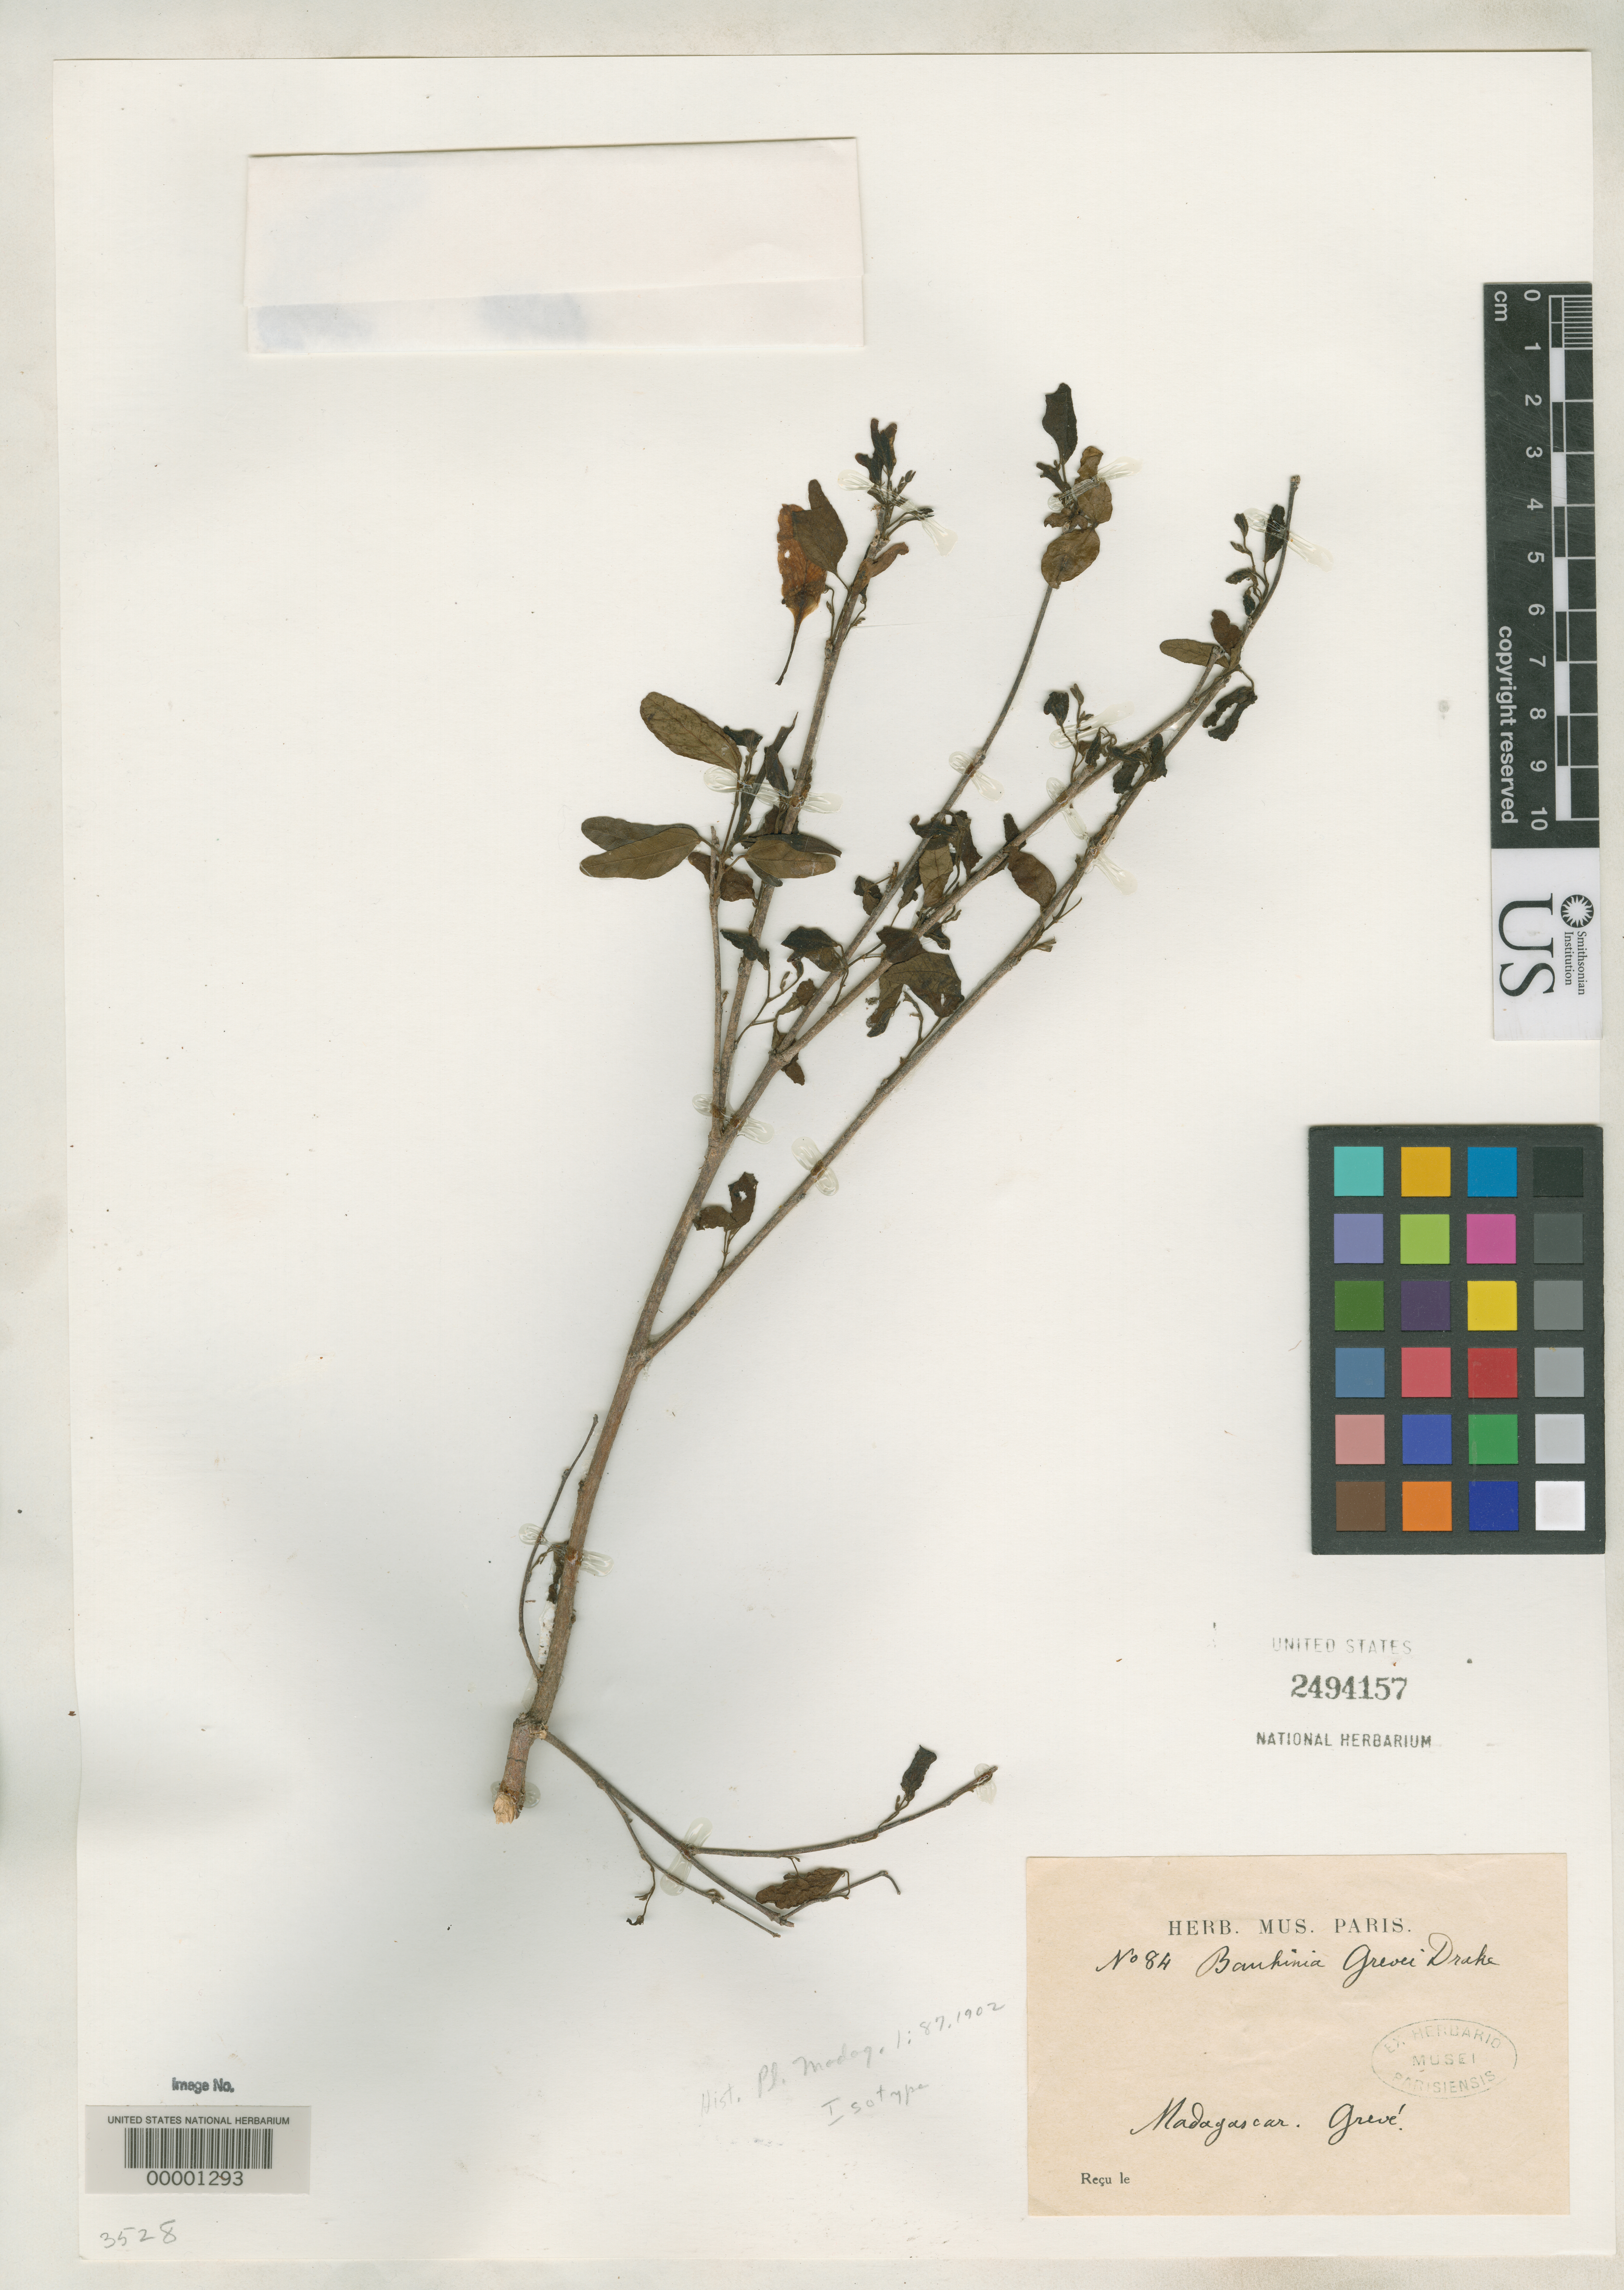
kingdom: Plantae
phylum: Tracheophyta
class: Magnoliopsida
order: Fabales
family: Fabaceae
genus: Bauhinia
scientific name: Bauhinia grevei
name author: Drake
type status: Isotype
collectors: M. Greve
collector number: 84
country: Madagascar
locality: (country as "Africa").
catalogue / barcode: US 2494157